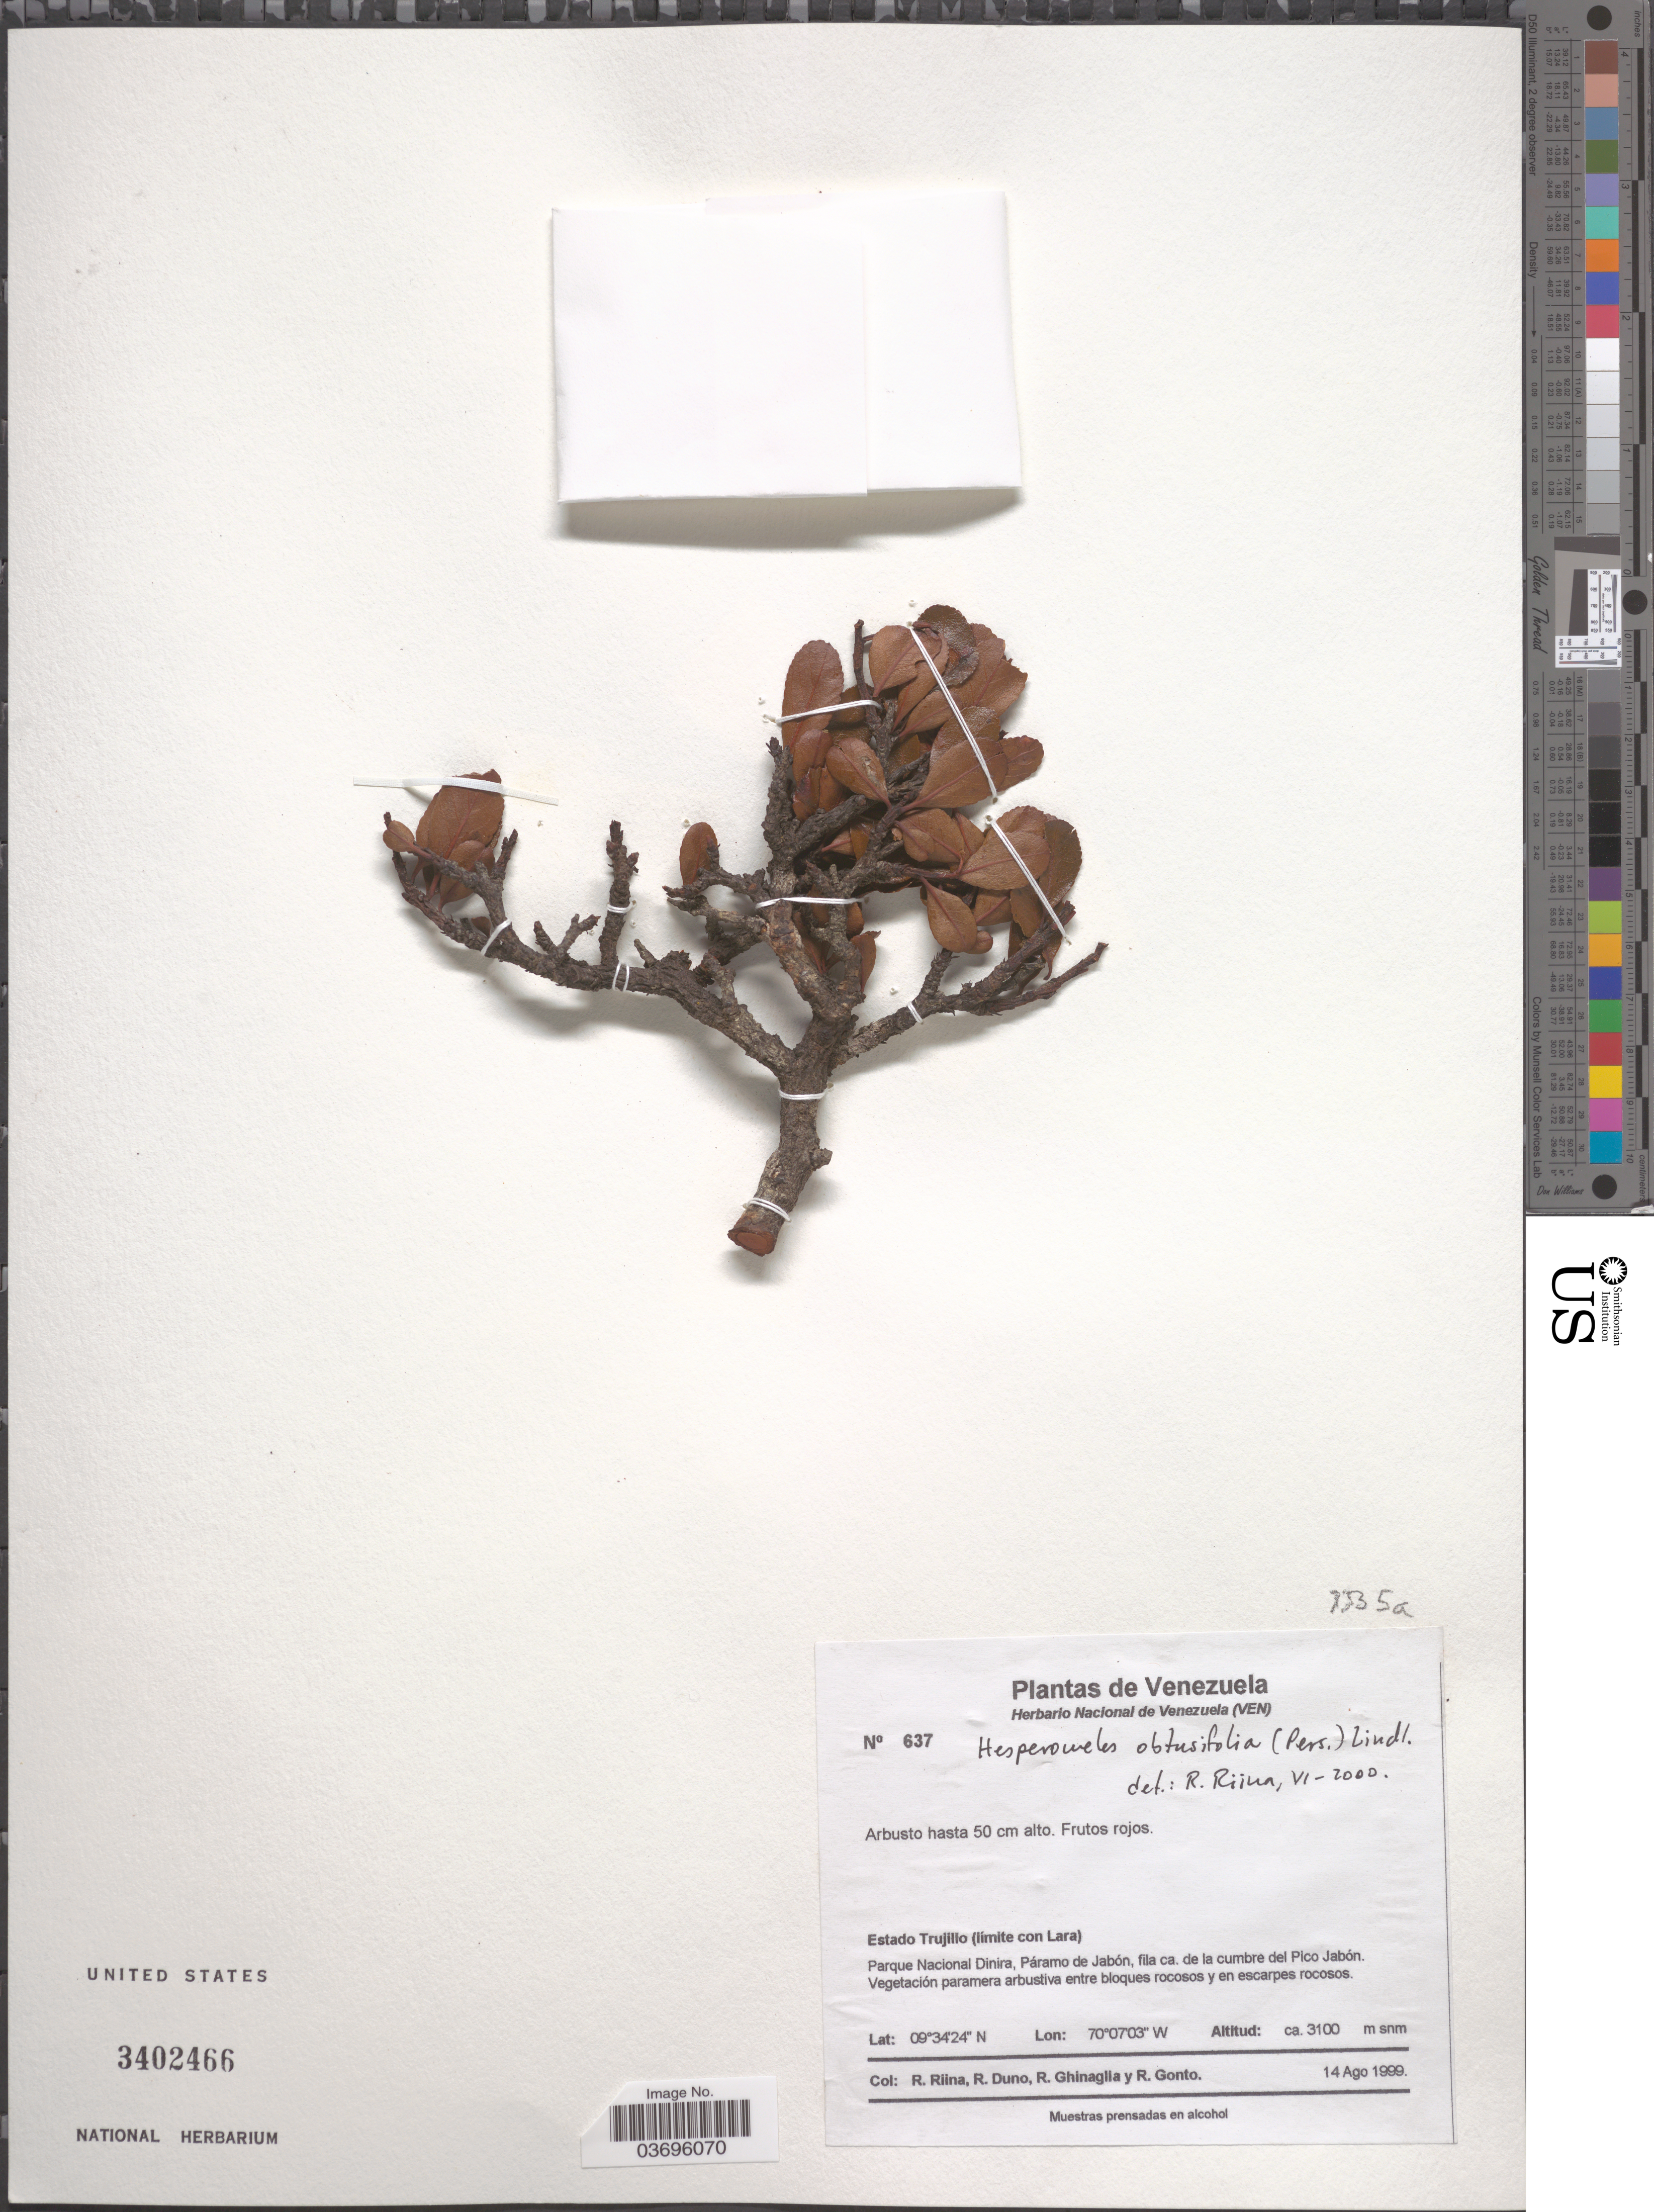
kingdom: Plantae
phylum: Tracheophyta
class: Magnoliopsida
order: Rosales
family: Rosaceae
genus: Hesperomeles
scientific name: Hesperomeles obtusifolia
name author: (Pers.) Lindl.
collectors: R. Riina, R. Duno, R. Ghinaglia & R. Gonto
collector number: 637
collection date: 1999-08-14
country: Venezuela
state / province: Trujillo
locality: Estado Trujillo (límite con Lara). Parque Nacional Dinira, Páramo de Jabón.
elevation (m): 3100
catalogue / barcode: US 3402466